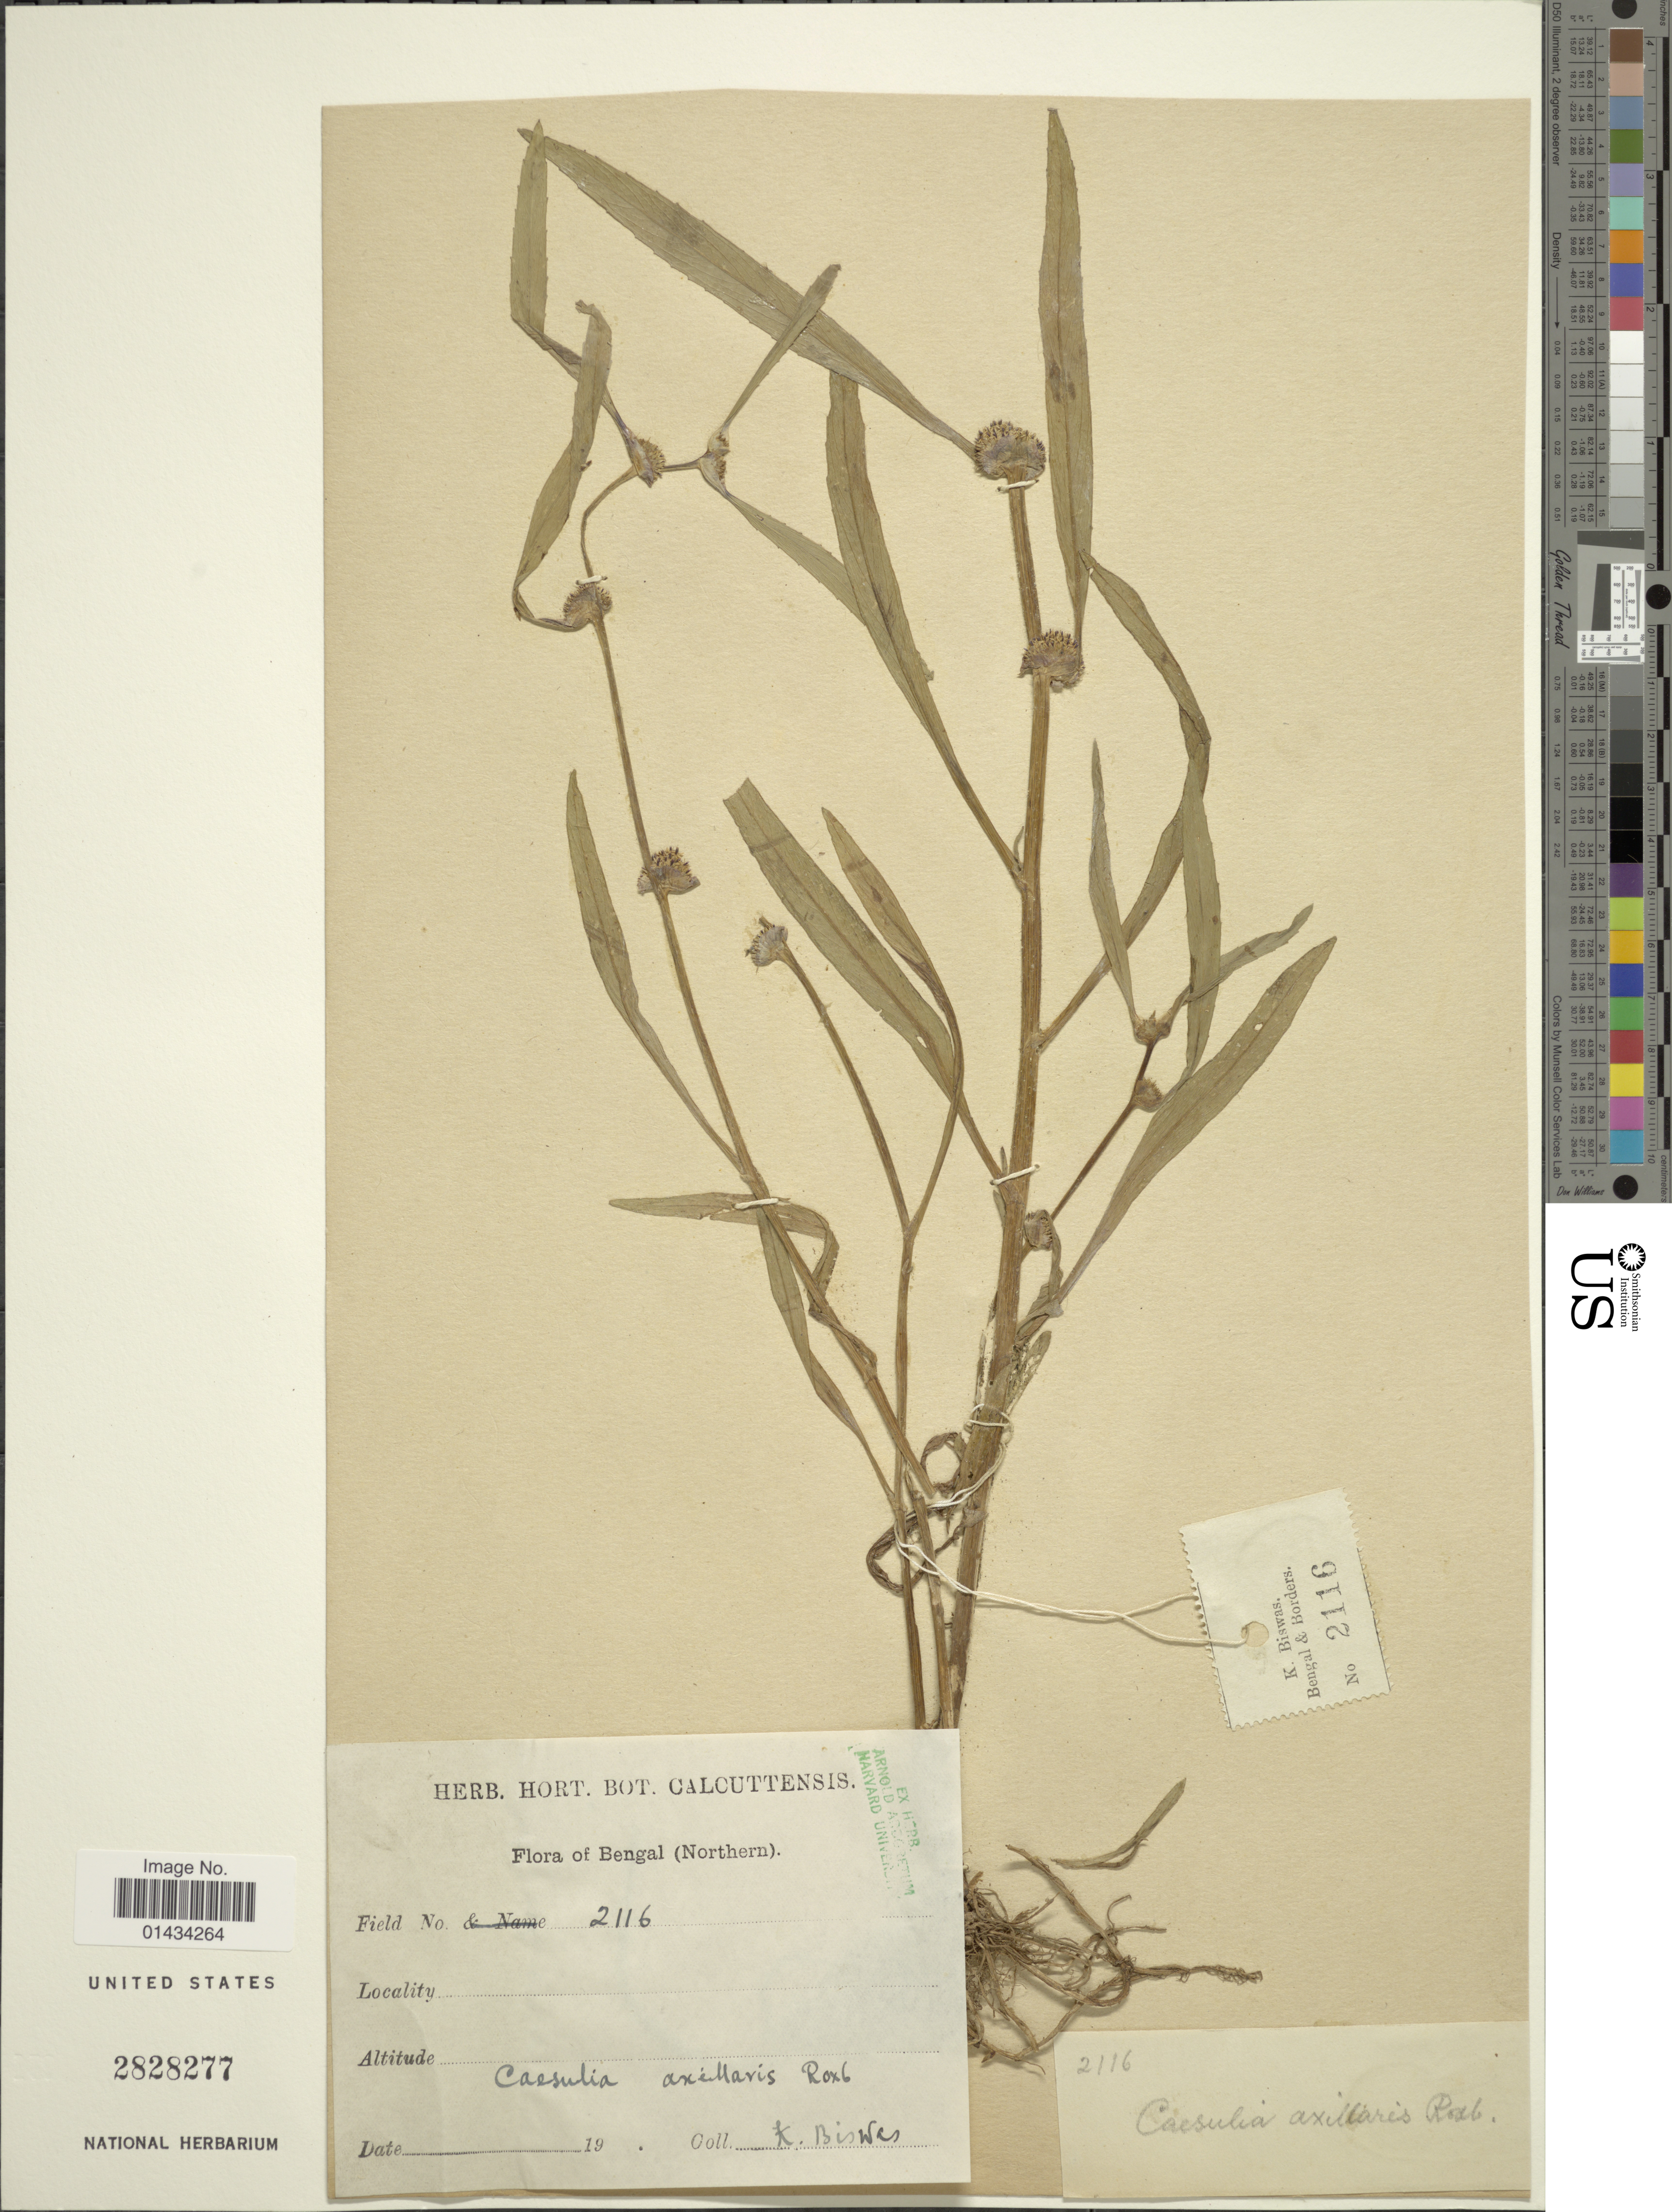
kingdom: Plantae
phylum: Tracheophyta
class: Magnoliopsida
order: Asterales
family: Asteraceae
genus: Caesulia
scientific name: Caesulia axillaris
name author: Roxb.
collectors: K. Biswas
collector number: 2116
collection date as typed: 19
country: India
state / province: West Bengal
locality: Bengal (Northern)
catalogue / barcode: US 2828277